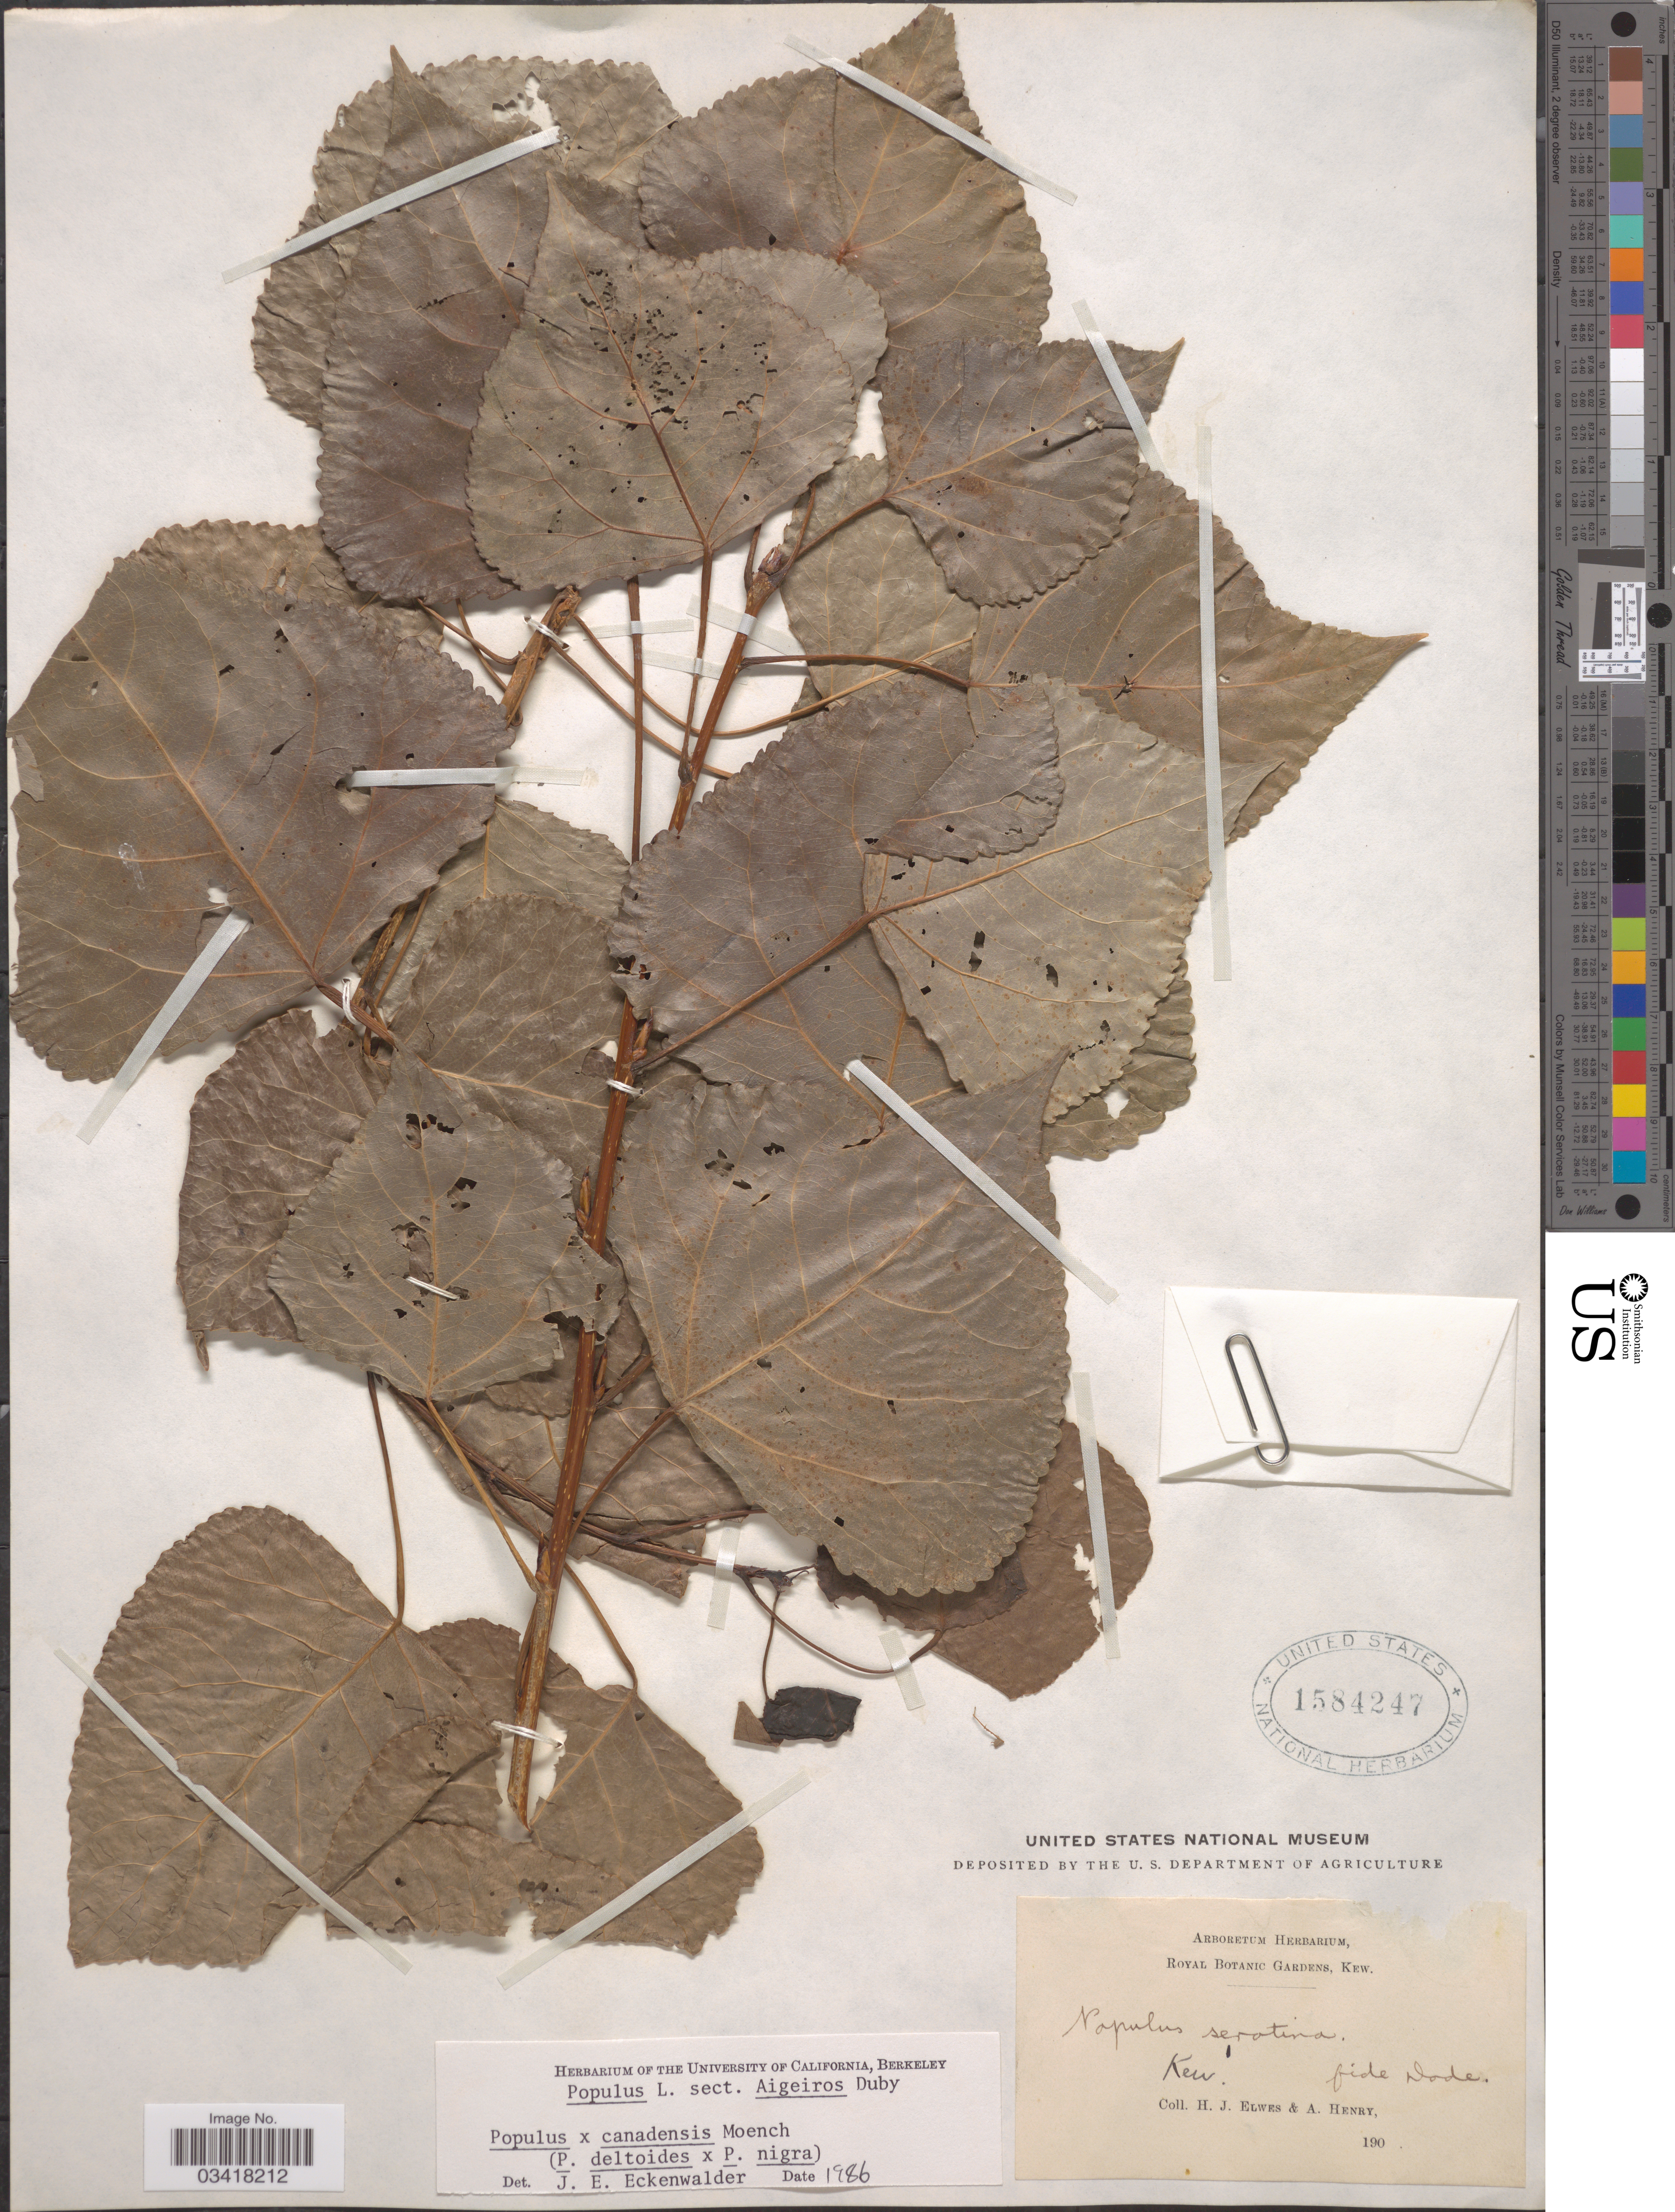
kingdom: Plantae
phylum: Tracheophyta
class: Magnoliopsida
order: Malpighiales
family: Salicaceae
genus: Populus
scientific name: Populus canadensis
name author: Moench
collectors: H. Elwes & A. Henry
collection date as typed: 190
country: United Kingdom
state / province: England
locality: Kew.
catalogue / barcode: US 1584247